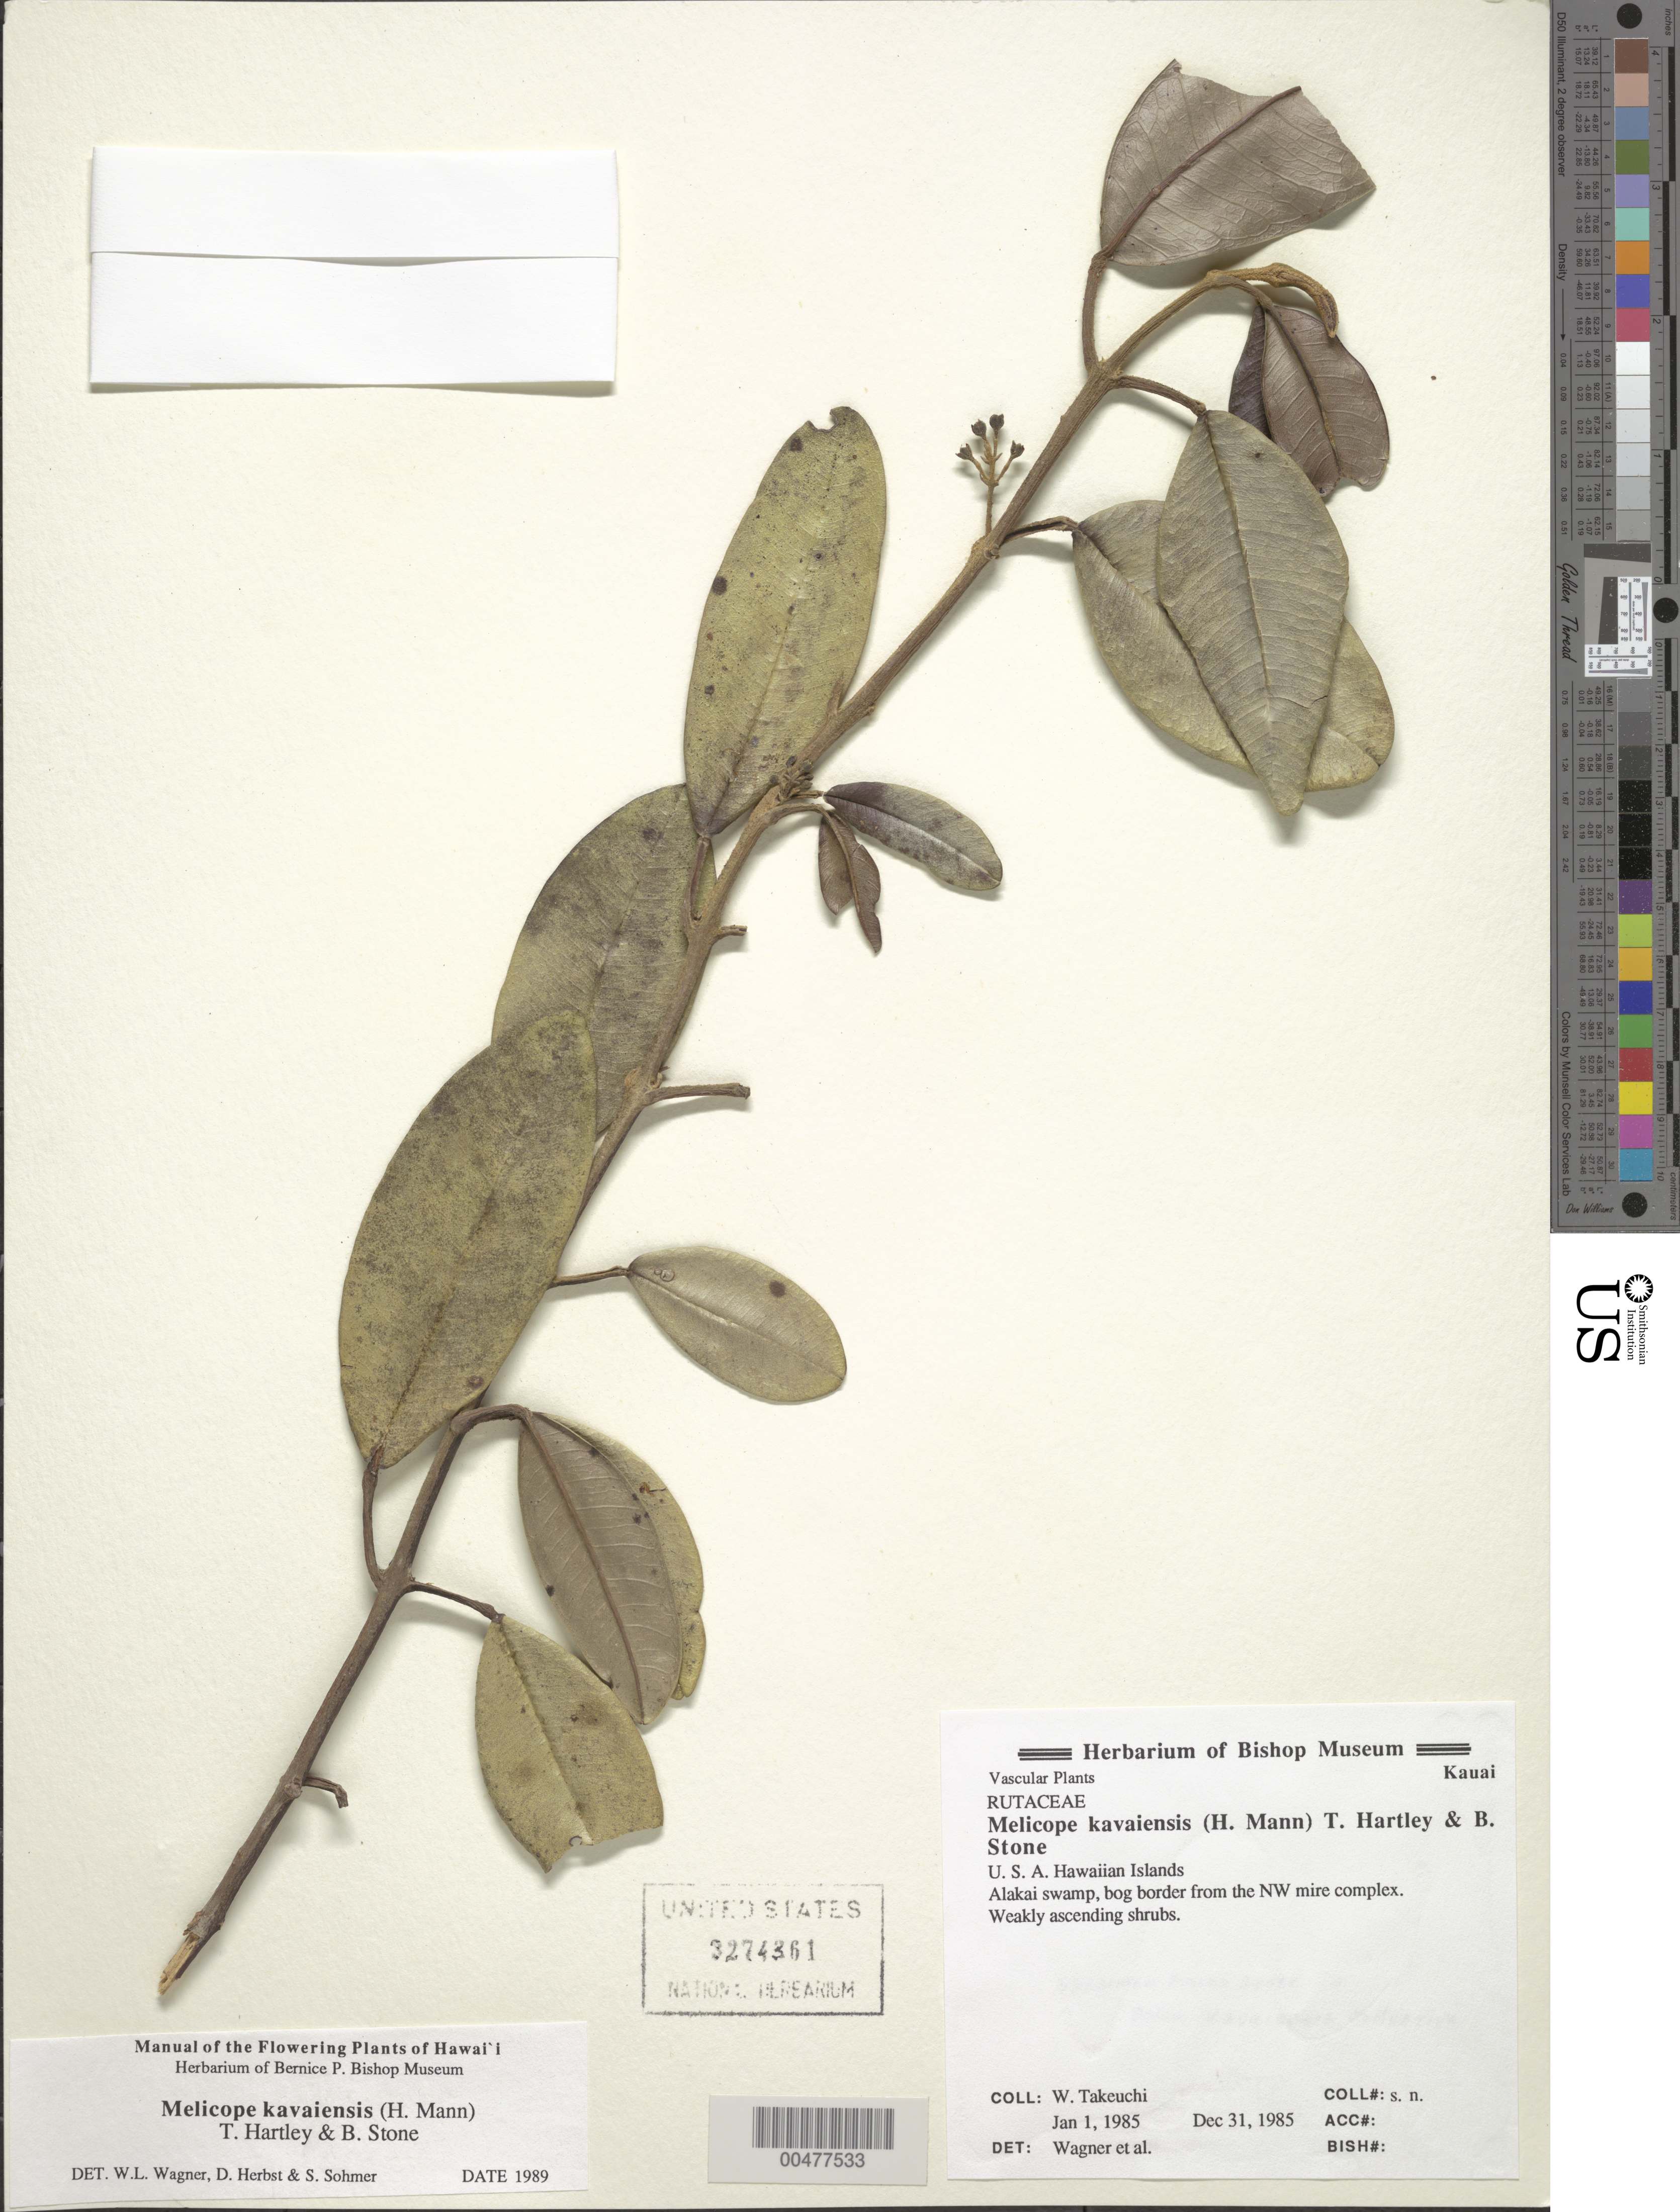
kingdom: Plantae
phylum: Tracheophyta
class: Magnoliopsida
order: Sapindales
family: Rutaceae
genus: Melicope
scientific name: Melicope kavaiensis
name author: (H. Mann) T.G. Hartley & B.C. Stone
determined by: Wagner, W. L.; Herbst, D. R.; Sohmer, S. H.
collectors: W. N. Takeuchi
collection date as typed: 1 Jan 1985 to 31 Dec 1985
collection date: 1985-01-01/1985-12-31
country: United States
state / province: Hawaii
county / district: Kauai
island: Kaua'i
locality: Alakai Swamp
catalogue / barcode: US 3274361